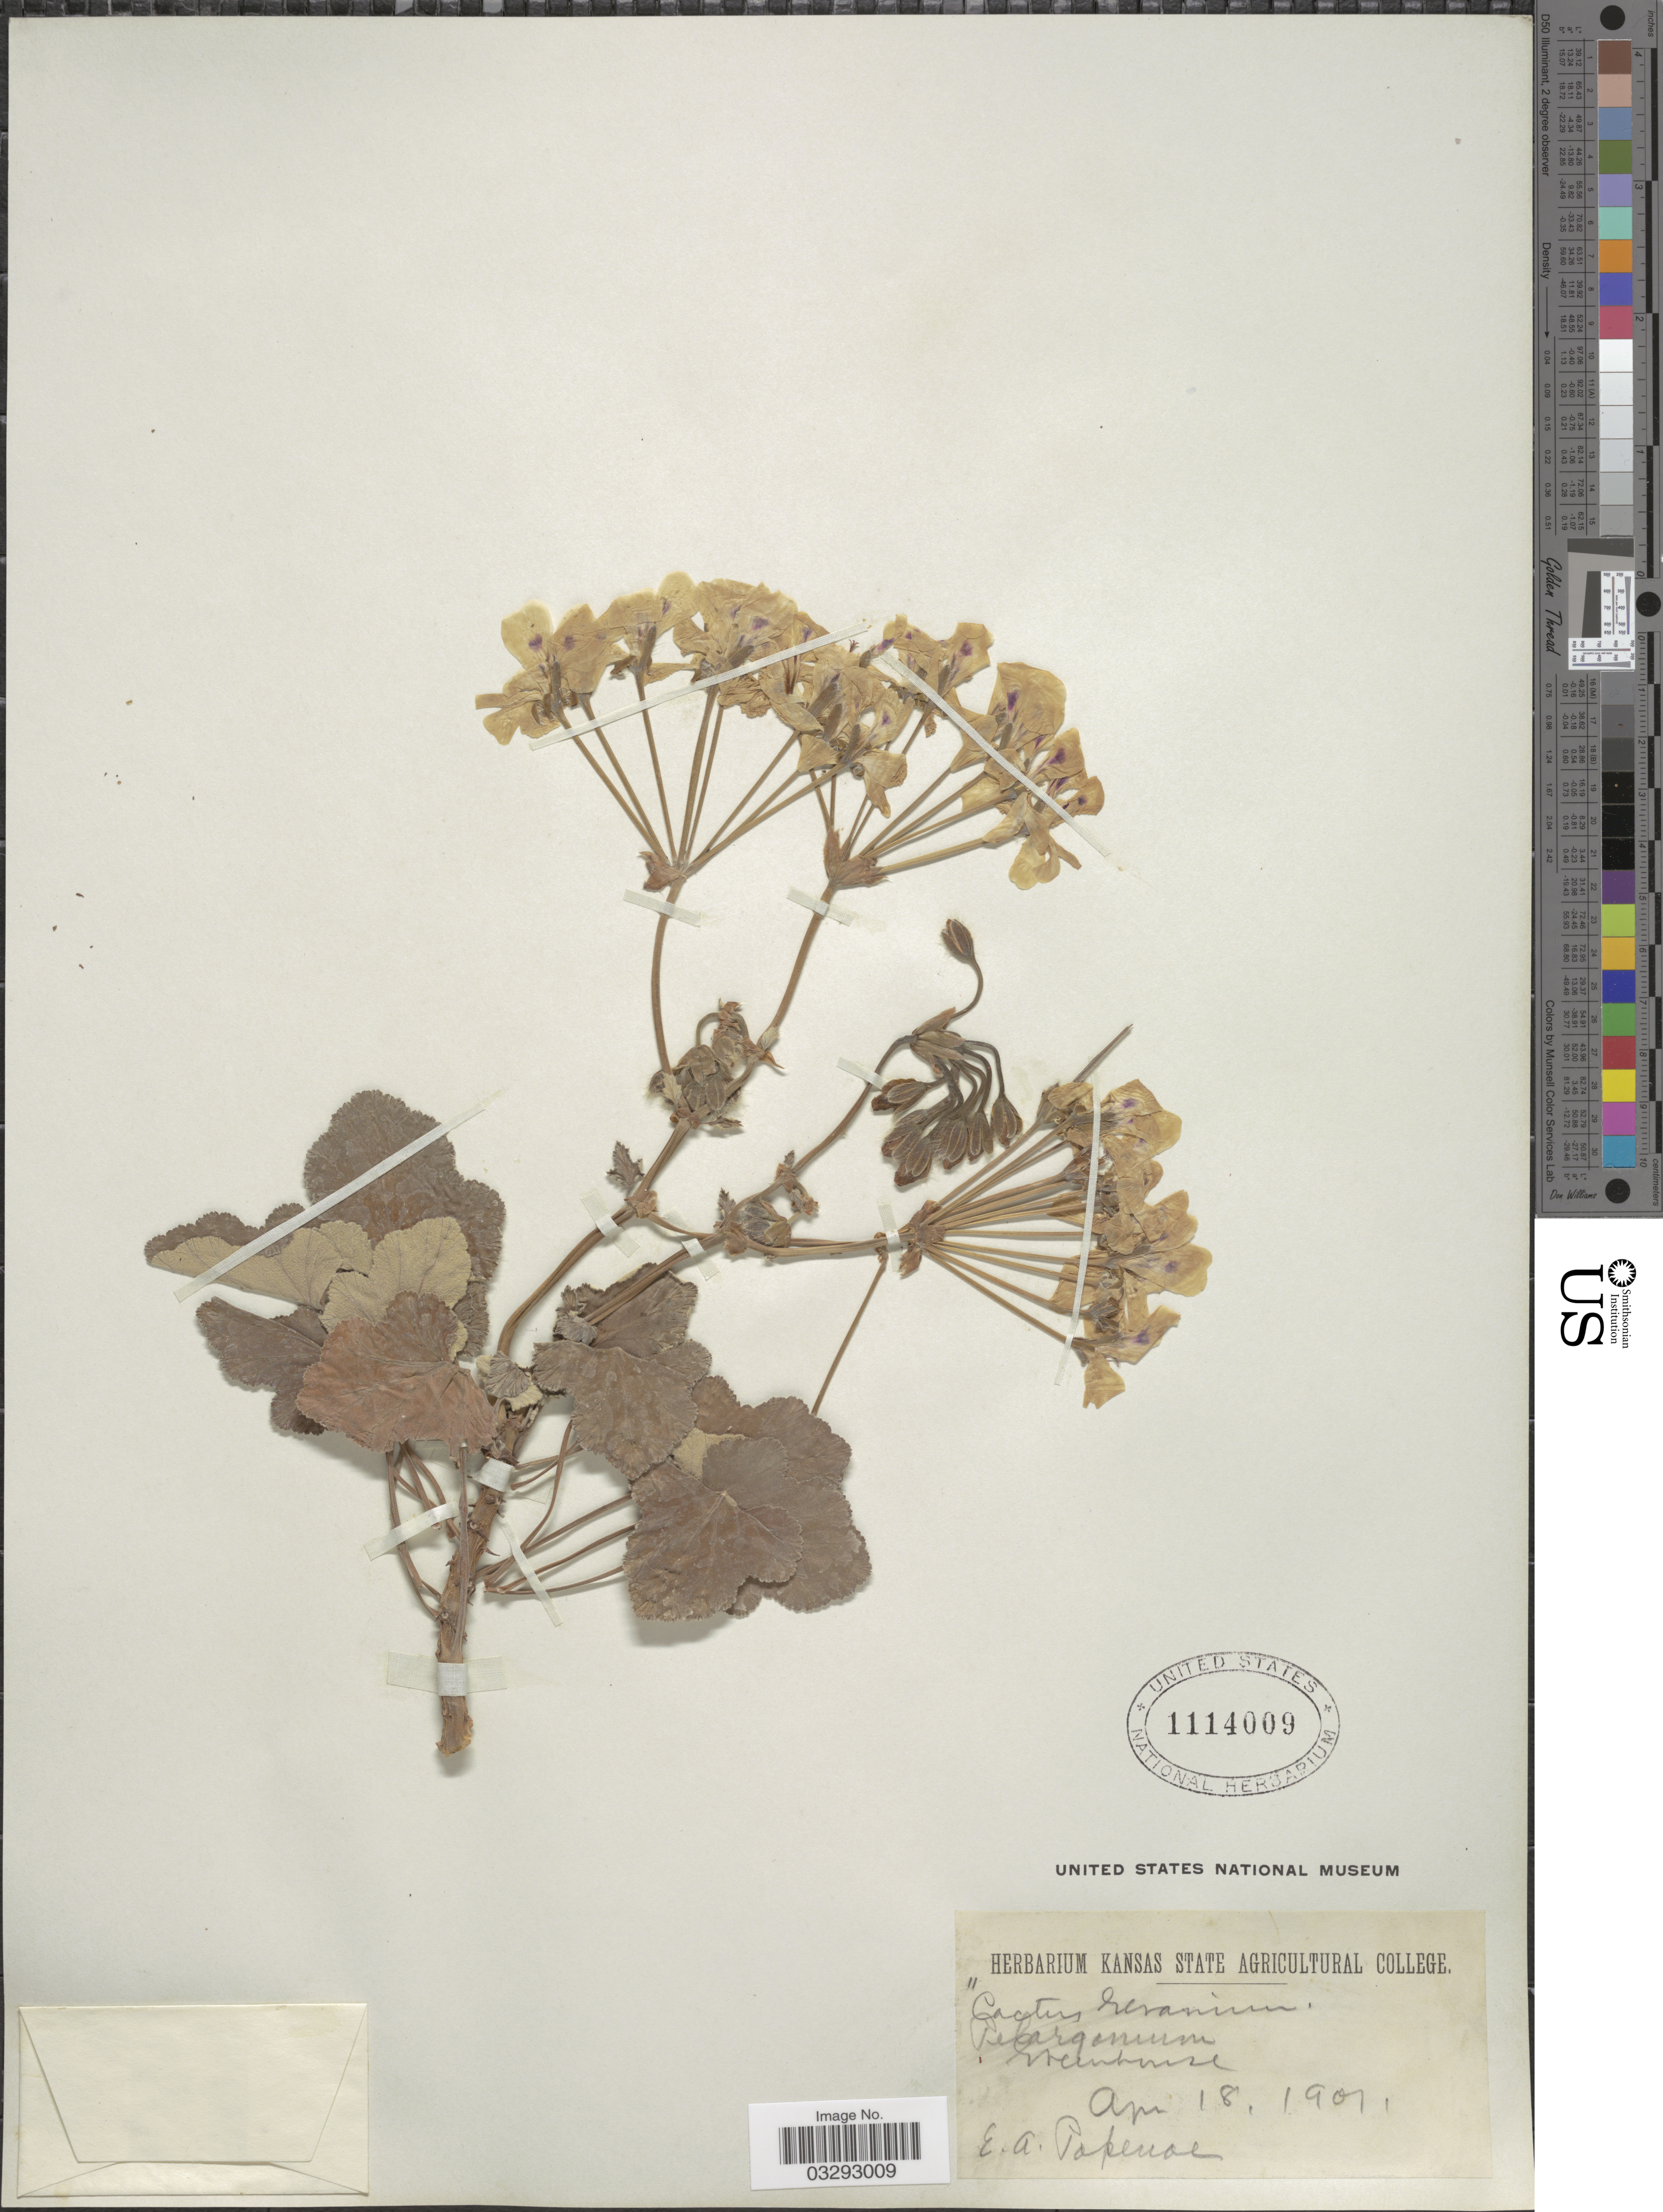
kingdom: Plantae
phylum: Tracheophyta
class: Magnoliopsida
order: Geraniales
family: Geraniaceae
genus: Pelargonium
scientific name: Pelargonium sp.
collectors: E. A. Popenoe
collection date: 1901-04-18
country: United States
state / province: Kansas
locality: Greenhouse.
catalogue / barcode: US 1114009